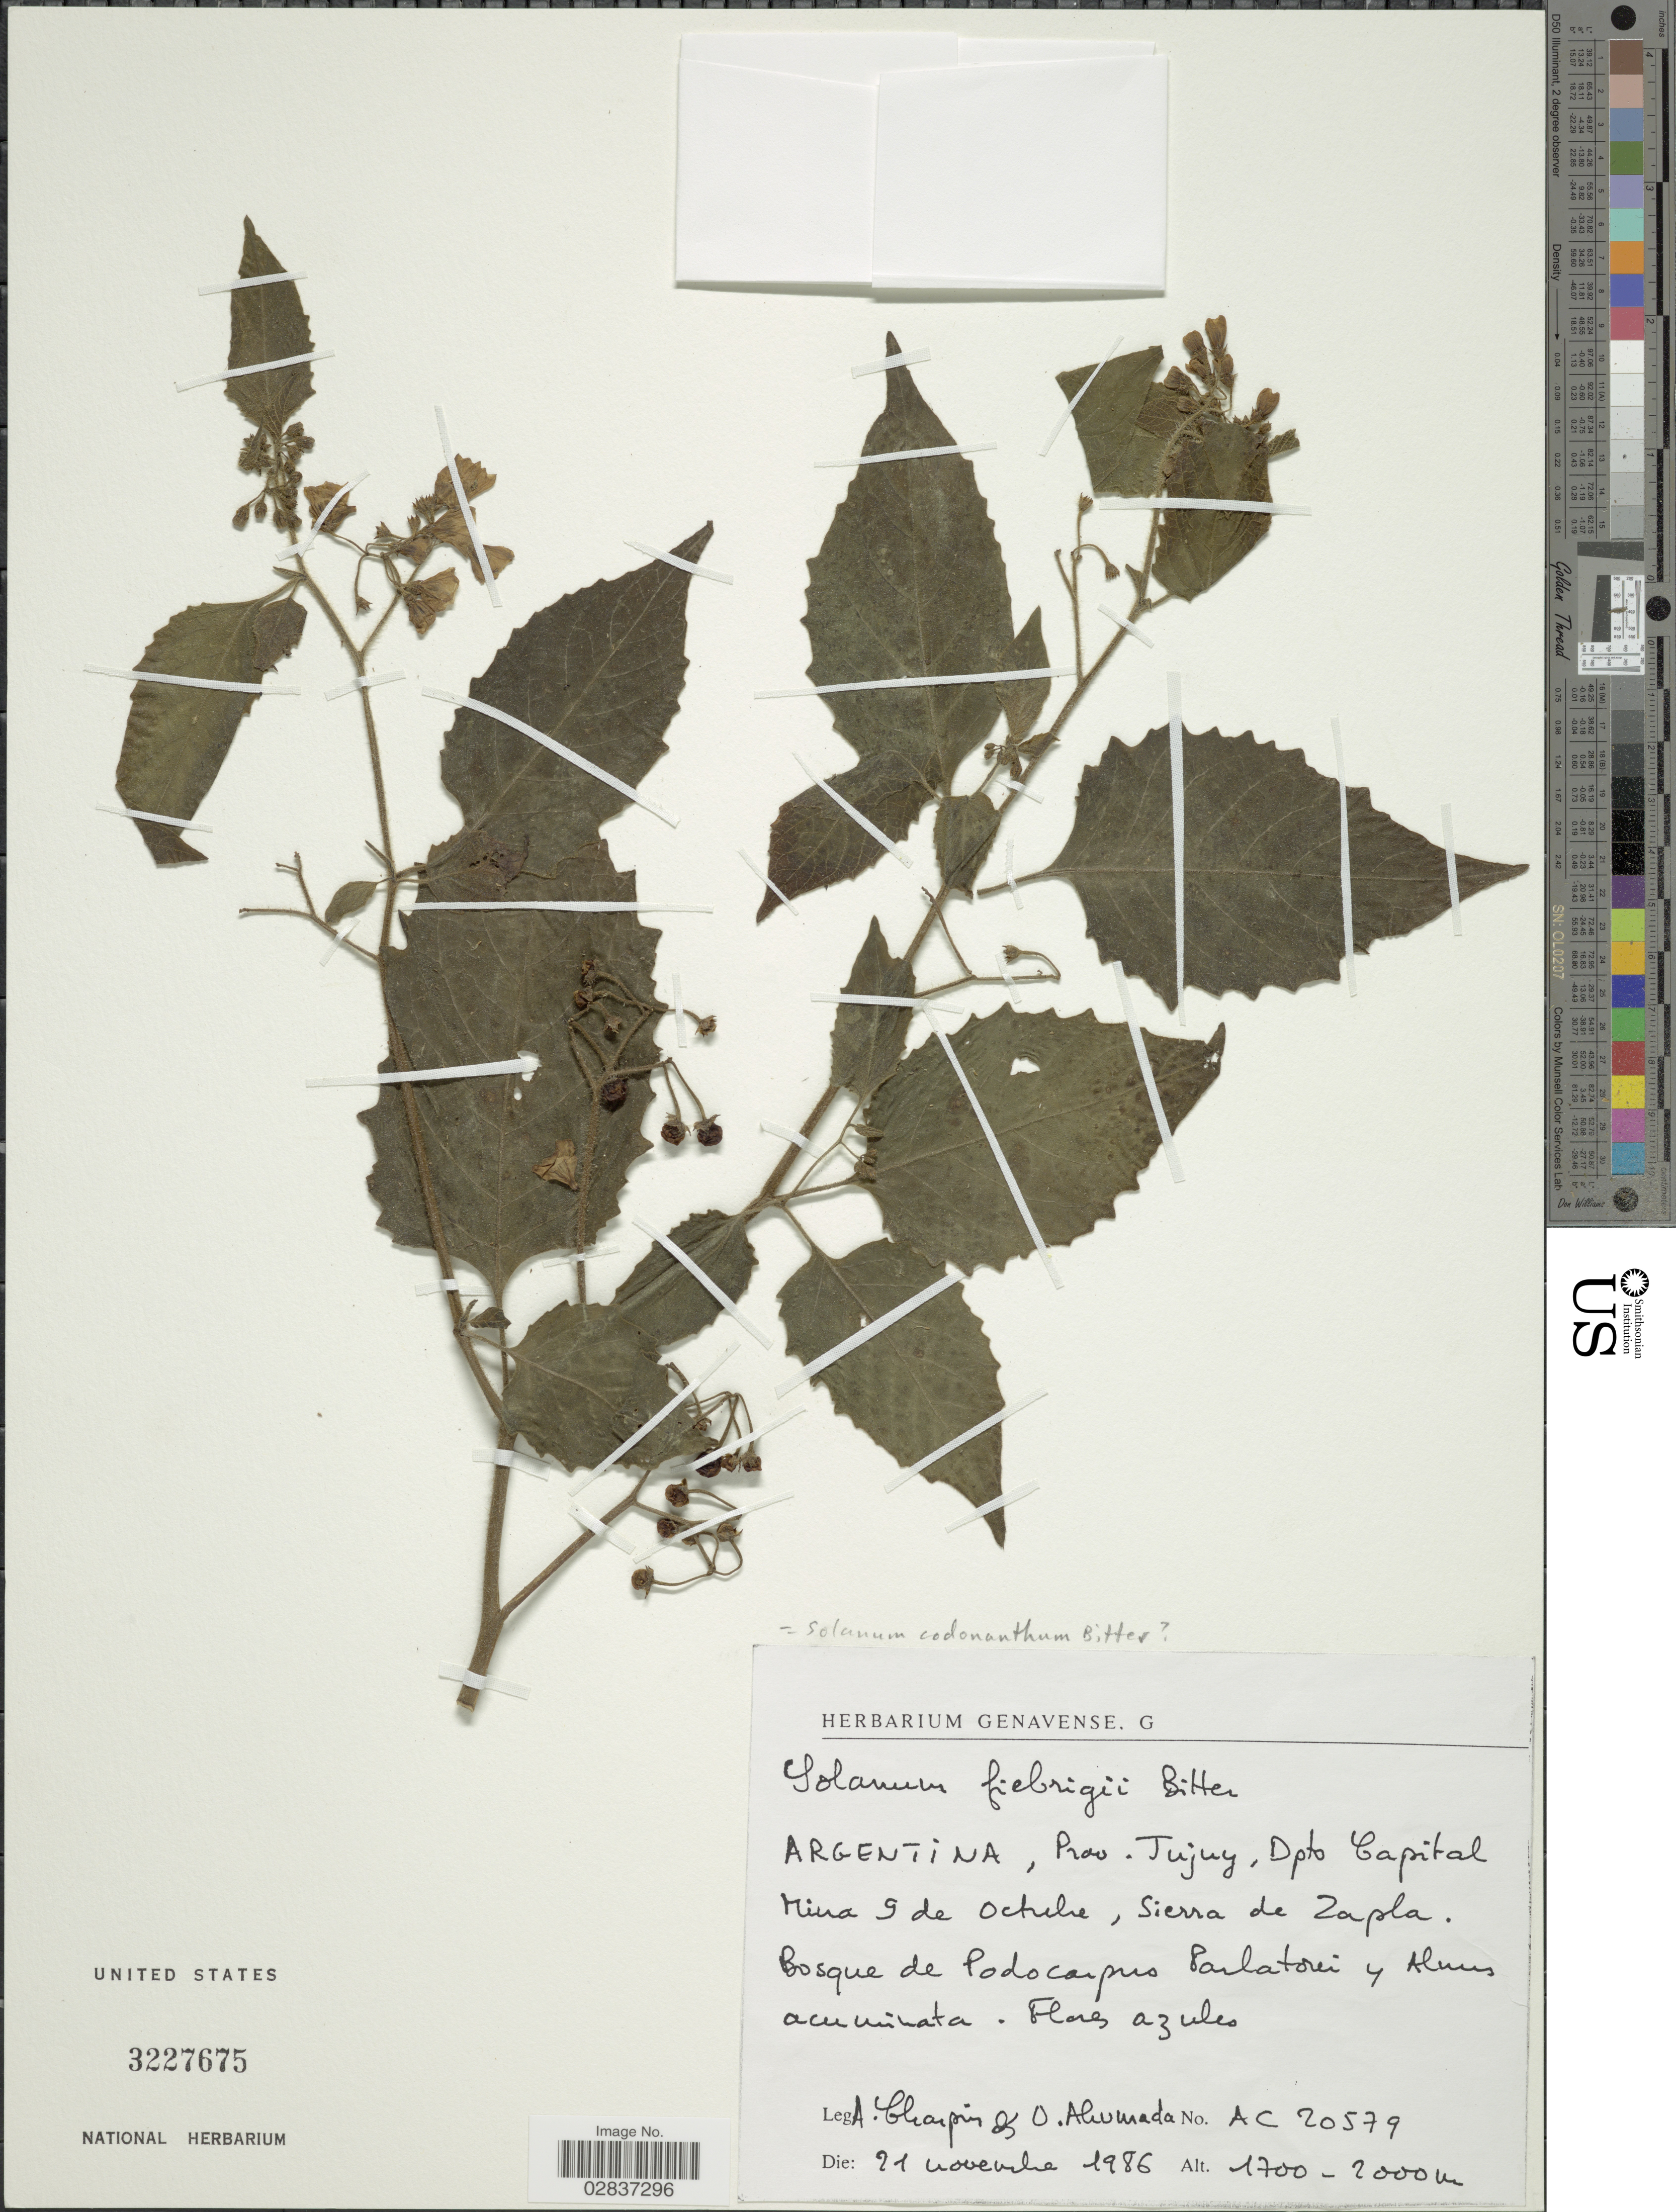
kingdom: Plantae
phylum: Tracheophyta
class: Magnoliopsida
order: Solanales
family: Solanaceae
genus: Solanum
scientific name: Solanum codonanthum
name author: Bitter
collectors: A. Charpin & O. Ahumada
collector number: AC20579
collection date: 1986-11-21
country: Argentina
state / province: Jujuy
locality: Prov. Jujuy. Dpto. Capital, Mina 9 de octubre, Sierra de Zapla.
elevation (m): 1700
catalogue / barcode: US 3227675